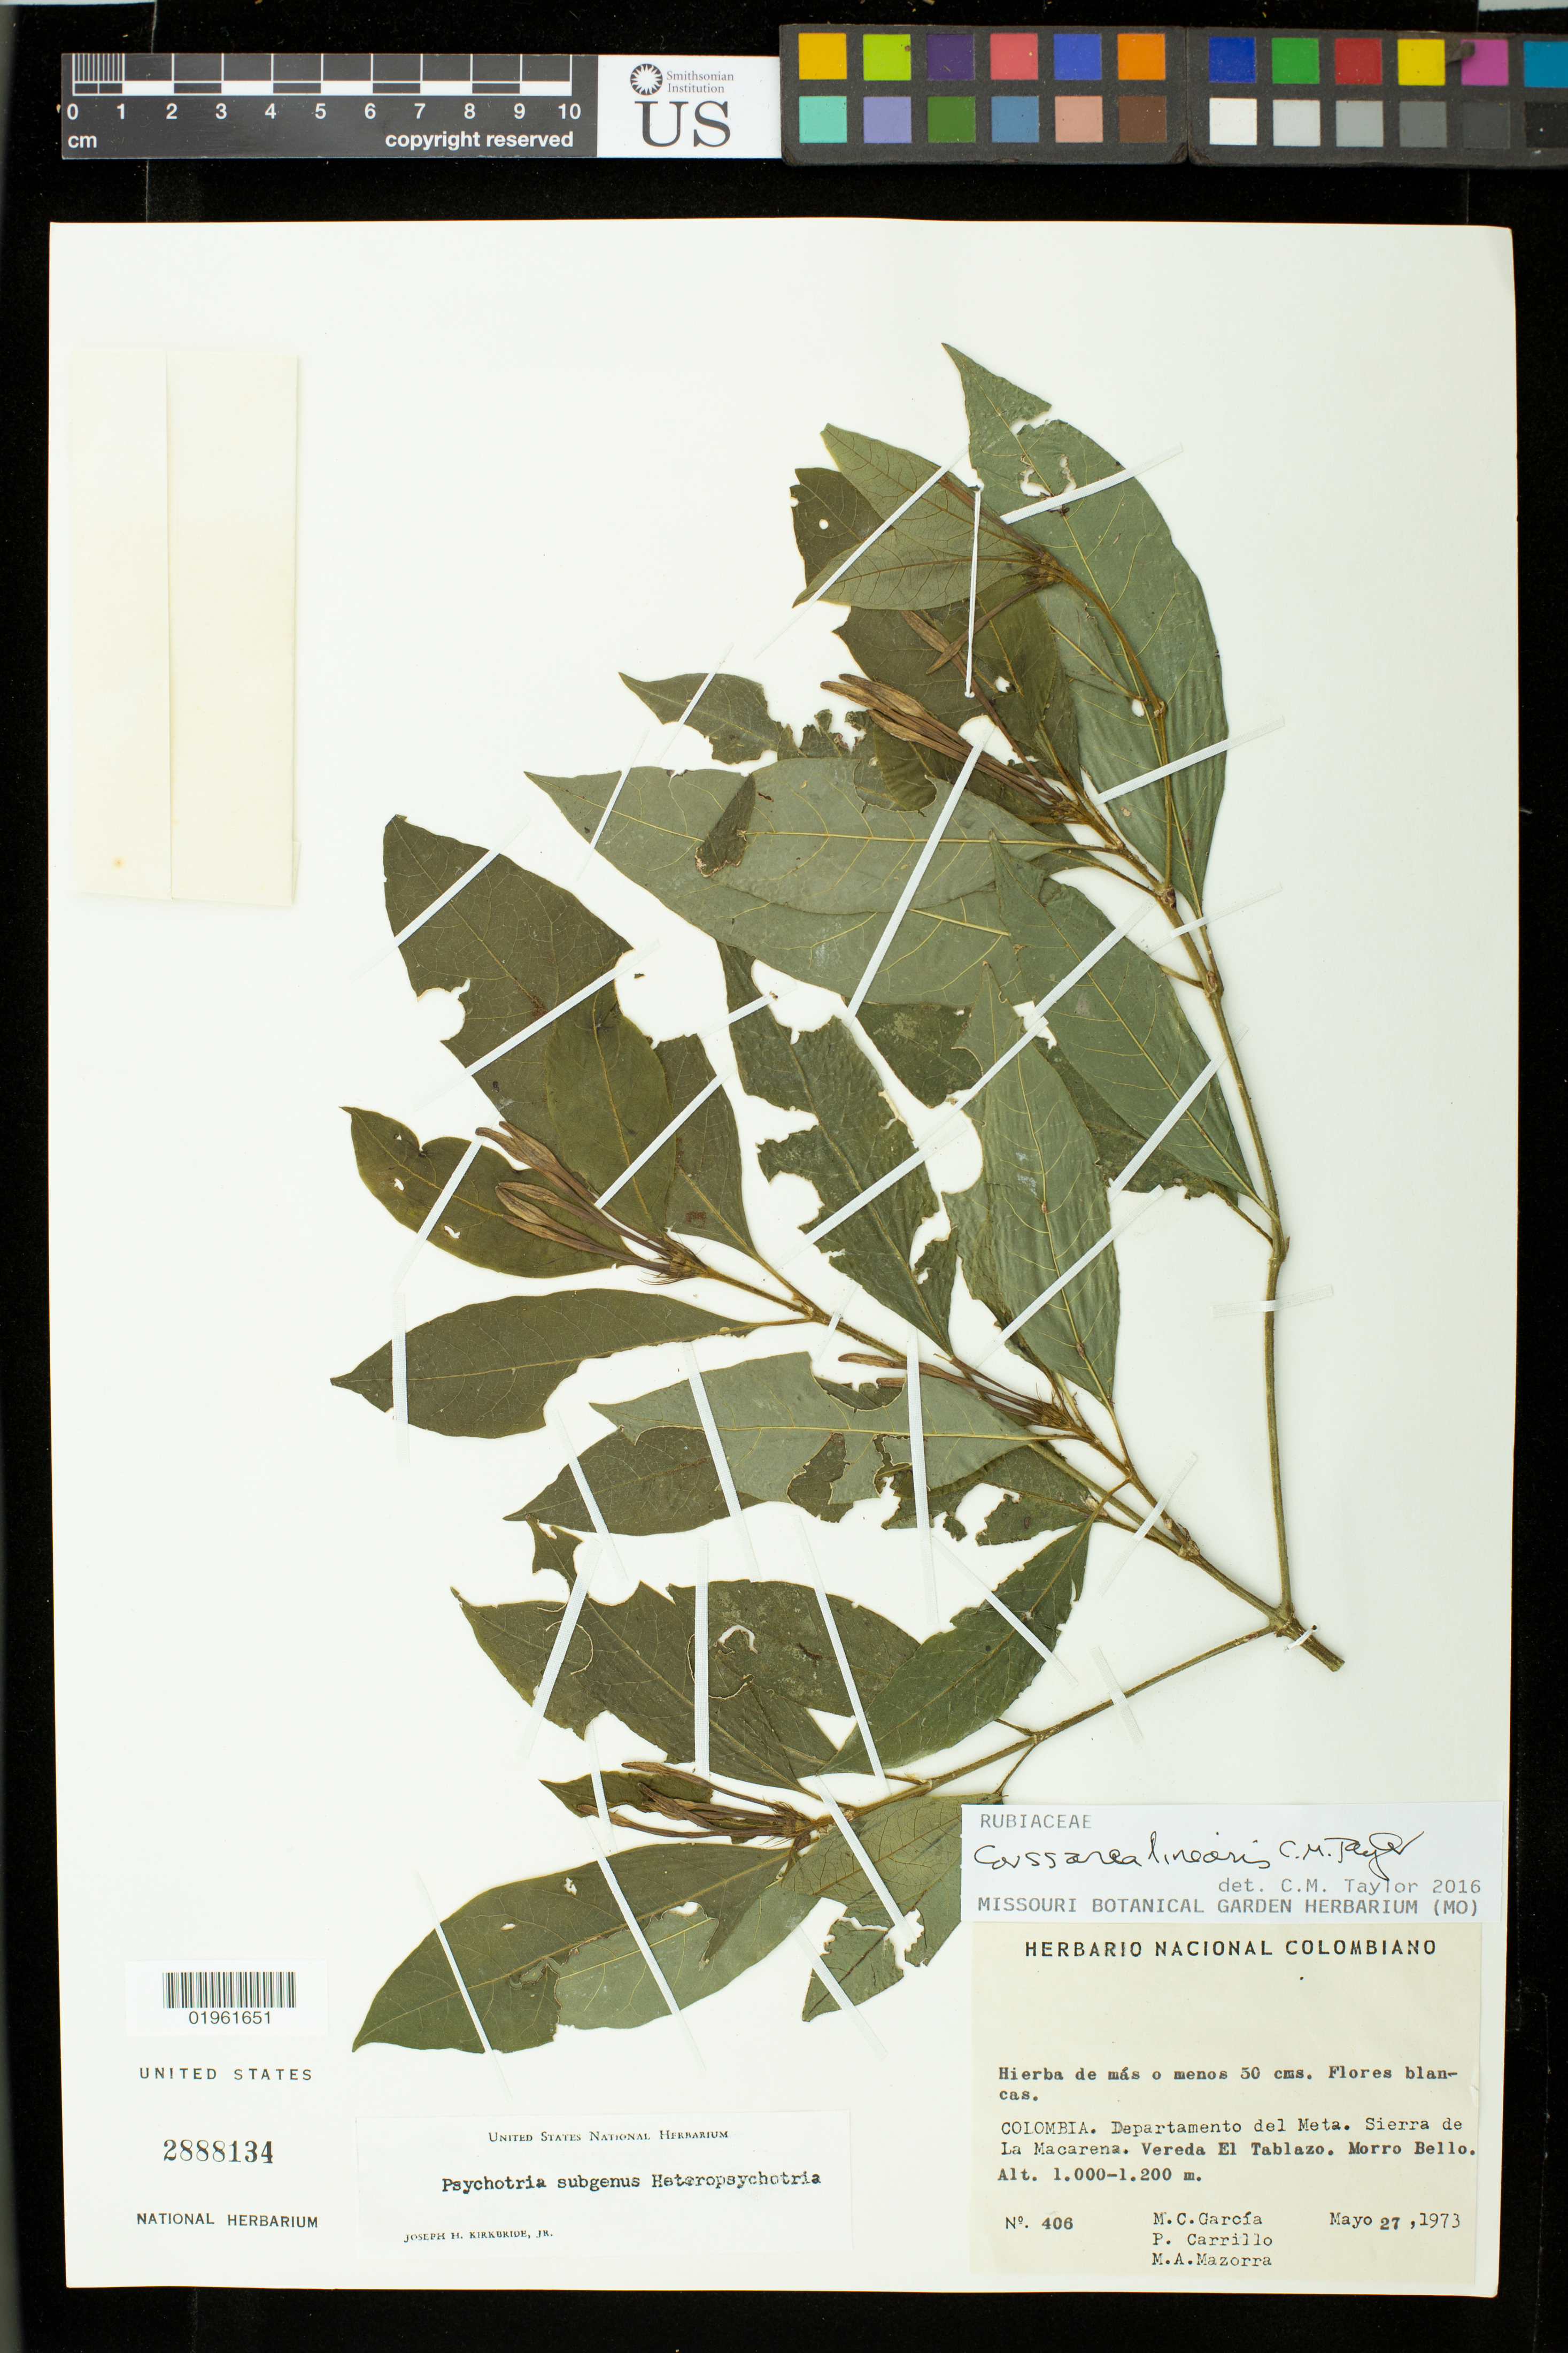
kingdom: Plantae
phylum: Tracheophyta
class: Magnoliopsida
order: Gentianales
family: Rubiaceae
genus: Psychotria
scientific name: Psychotria sp.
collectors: M. C. García, P. Carrillo & M. Mazorra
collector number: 406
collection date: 1973-05-27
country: Colombia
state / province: Meta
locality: Sierra de La Macarena. Vereda El Tablazo.. Morro Bello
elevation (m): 1000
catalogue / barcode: US 2888134